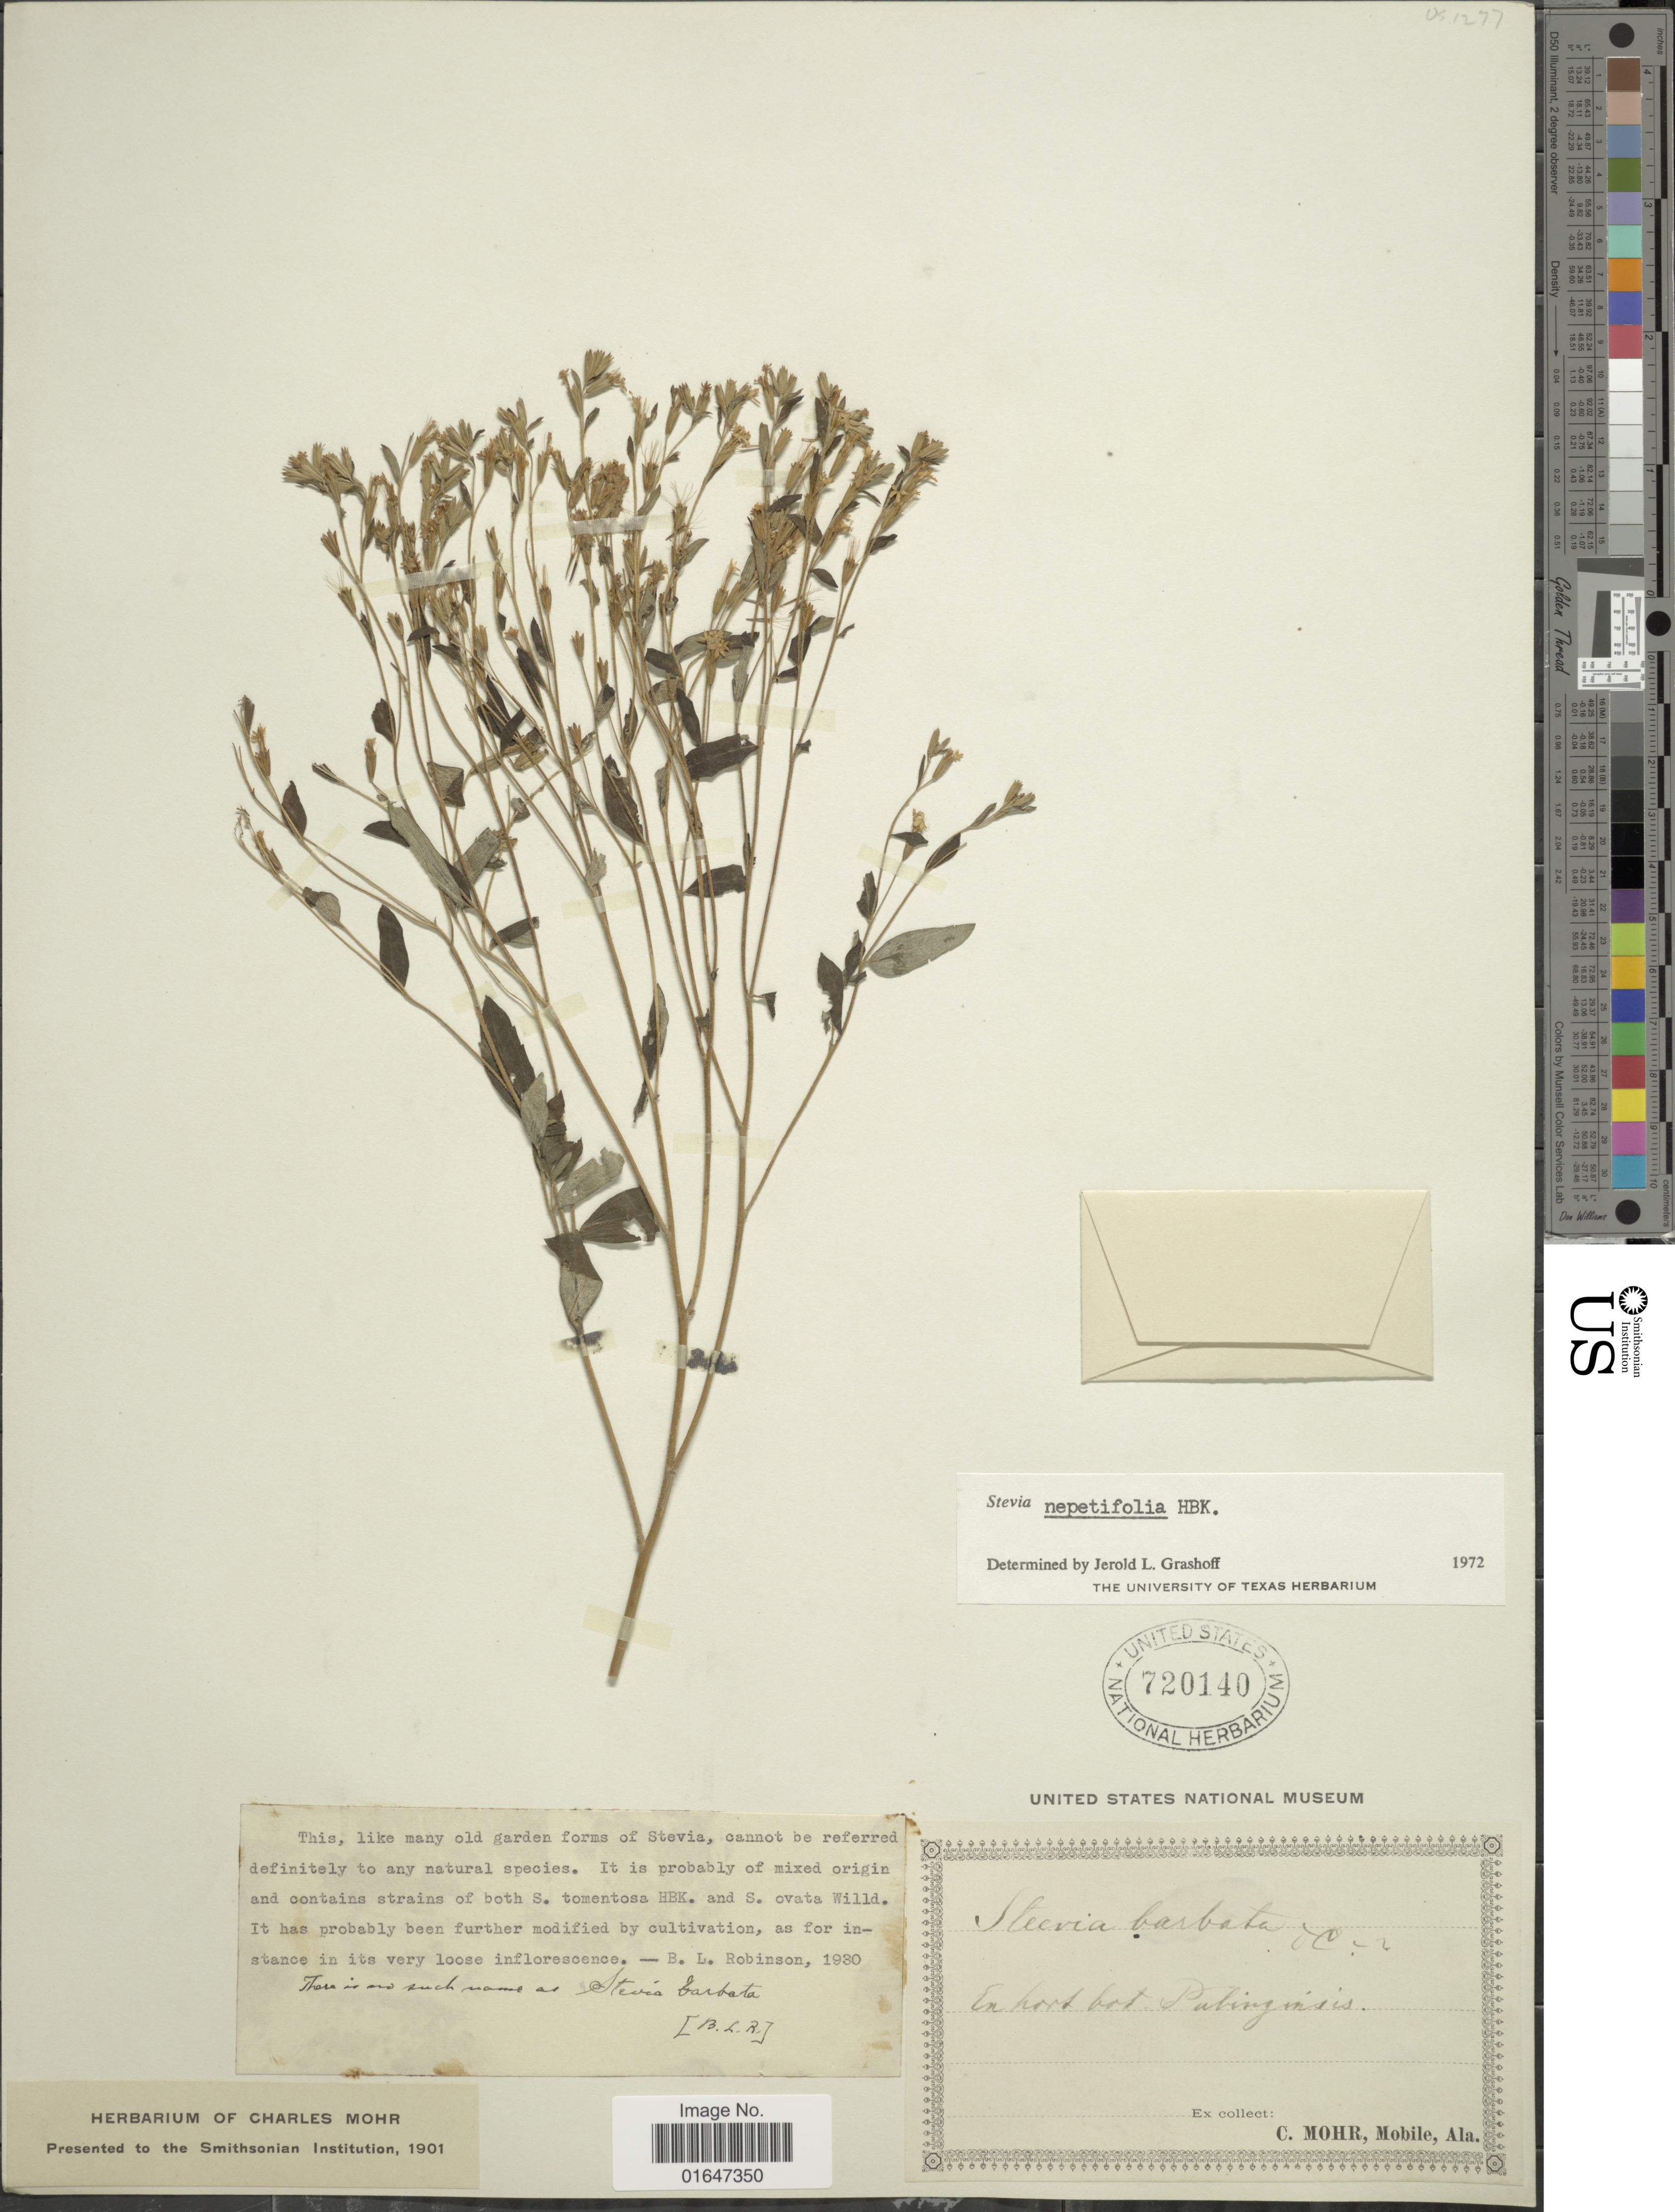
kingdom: Plantae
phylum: Tracheophyta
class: Magnoliopsida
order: Asterales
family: Asteraceae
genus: Stevia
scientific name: Stevia suaveolens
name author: Lag.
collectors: C. T. Mohr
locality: Ex hort bot. Putinginsis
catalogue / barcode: US 720140